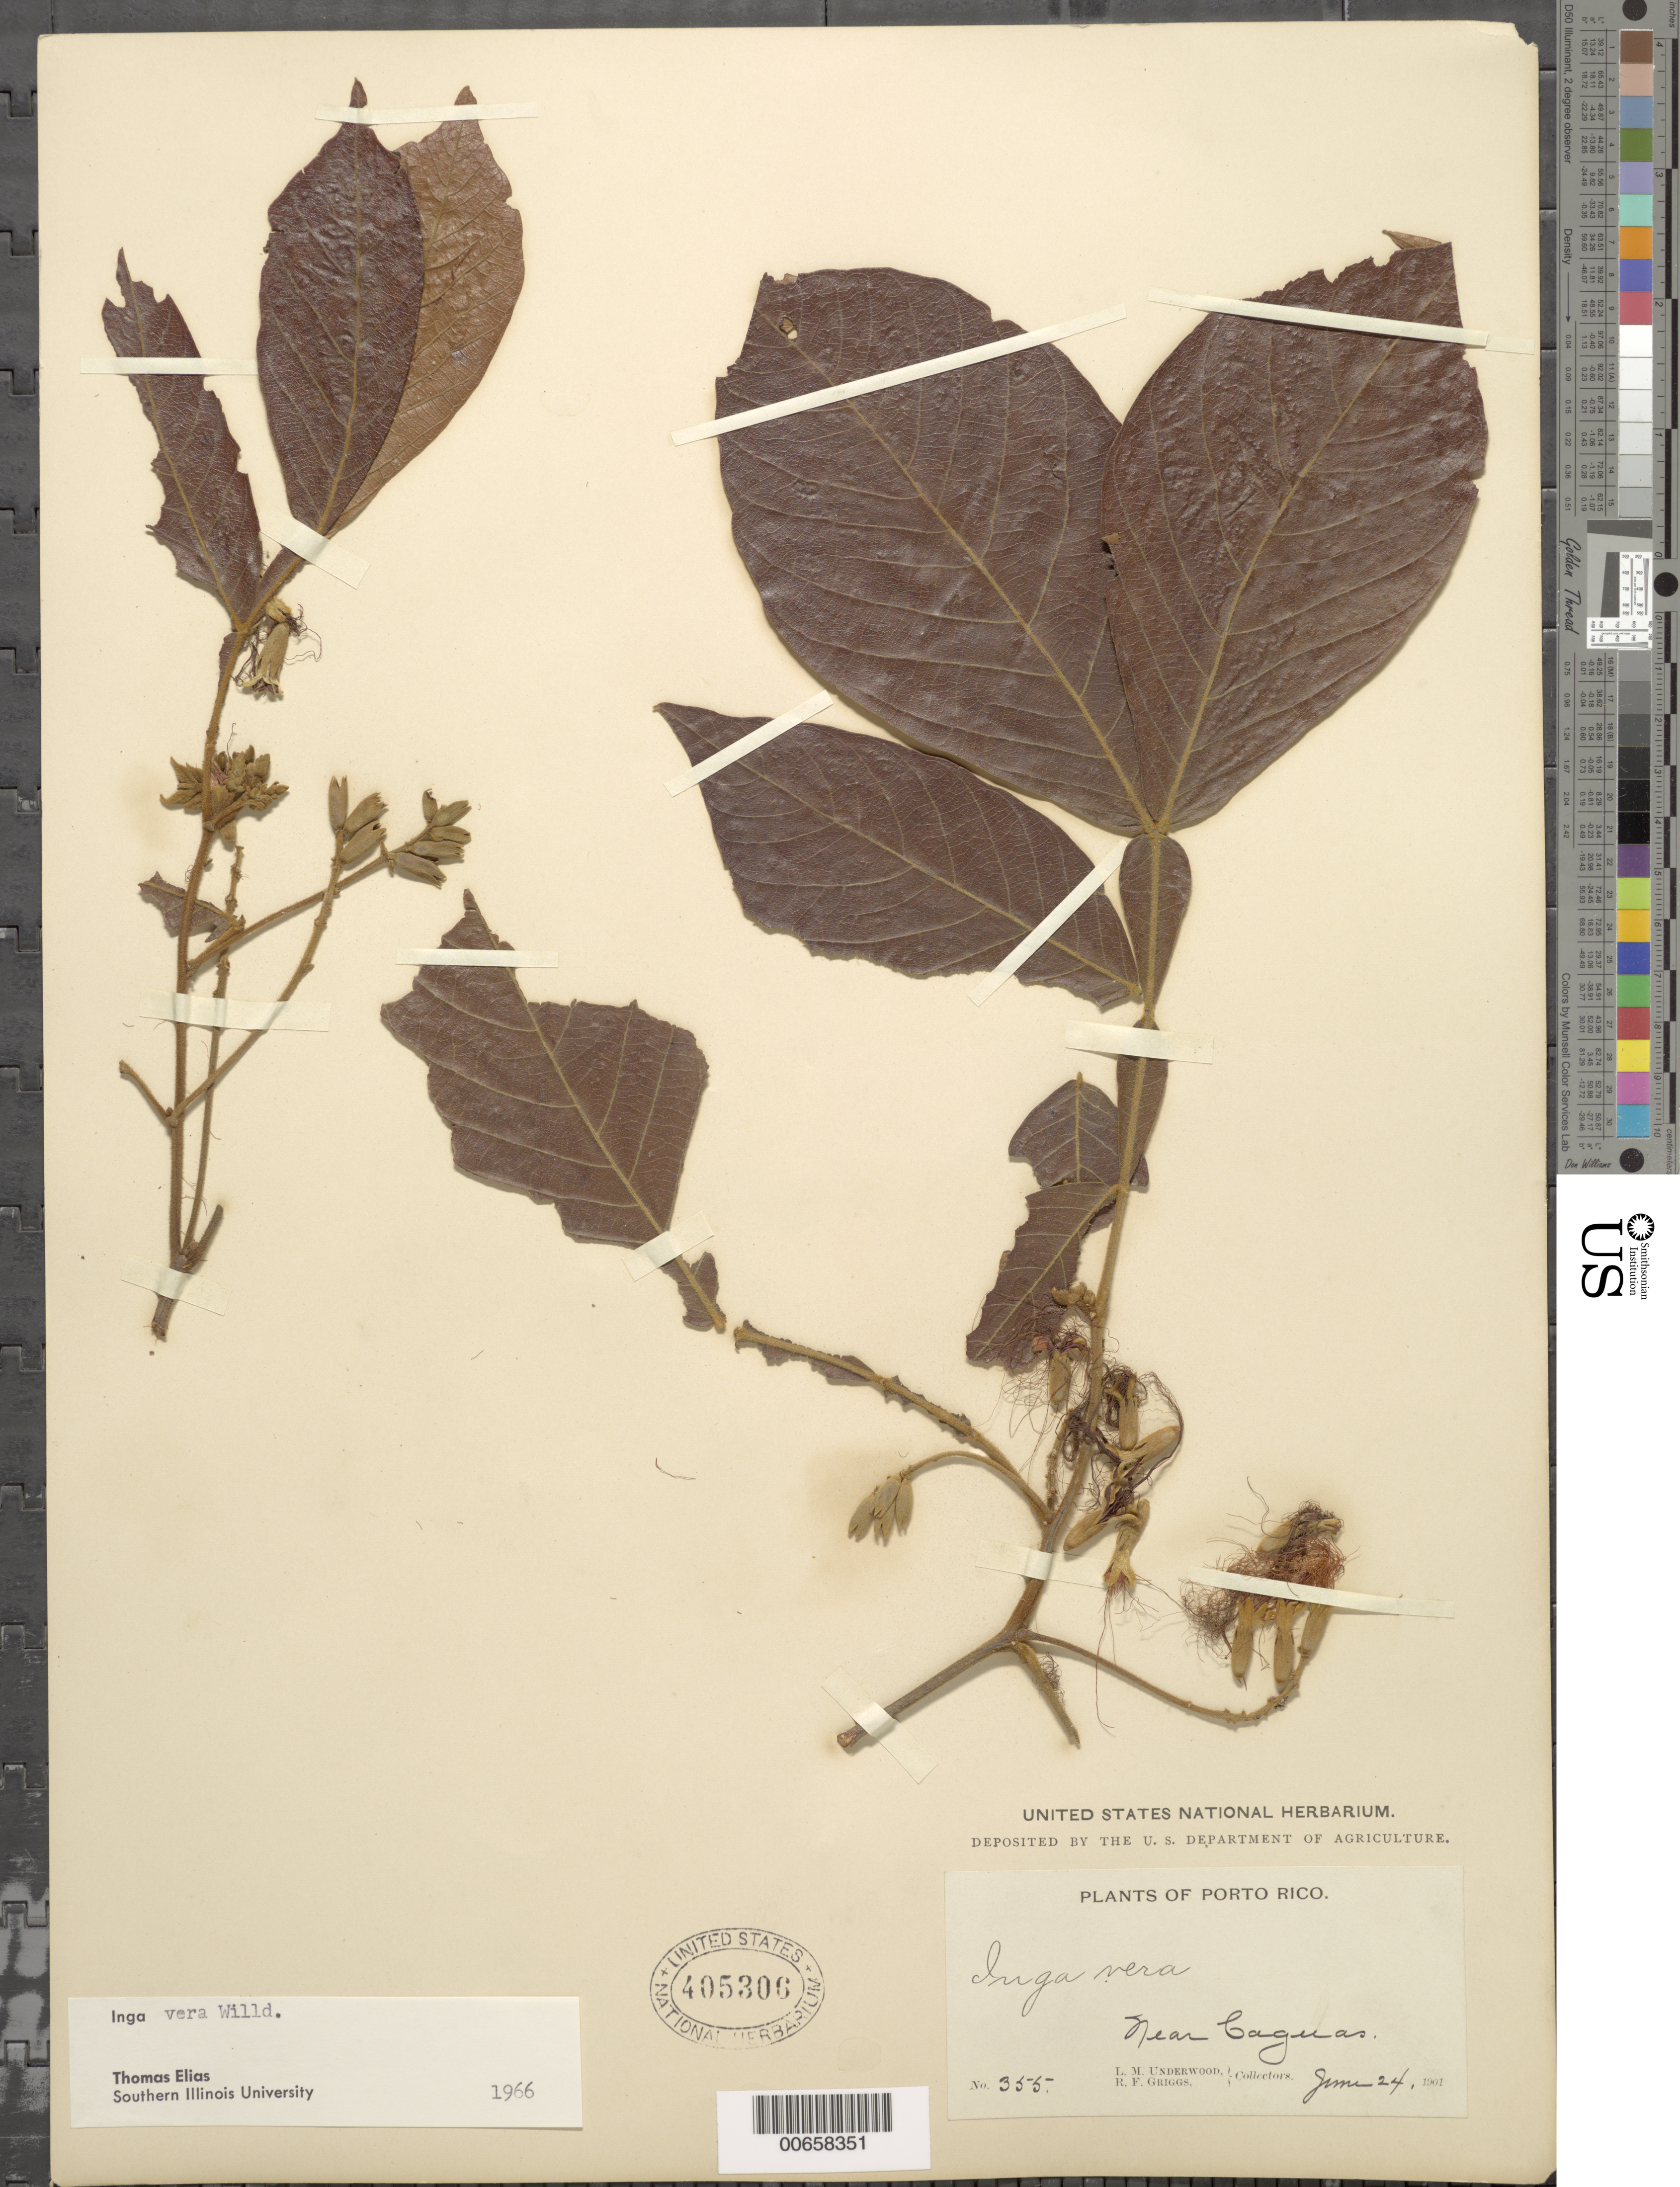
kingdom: Plantae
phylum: Tracheophyta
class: Magnoliopsida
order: Fabales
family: Fabaceae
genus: Inga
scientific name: Inga vera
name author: Willd.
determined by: Elias, T., (SIU), Southern Illinois University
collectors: L. M. Underwood & R. F. Griggs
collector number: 355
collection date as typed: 24 Jun 1901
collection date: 1901-06-24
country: Puerto Rico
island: Greater Antilles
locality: Caguas, near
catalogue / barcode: US 405306